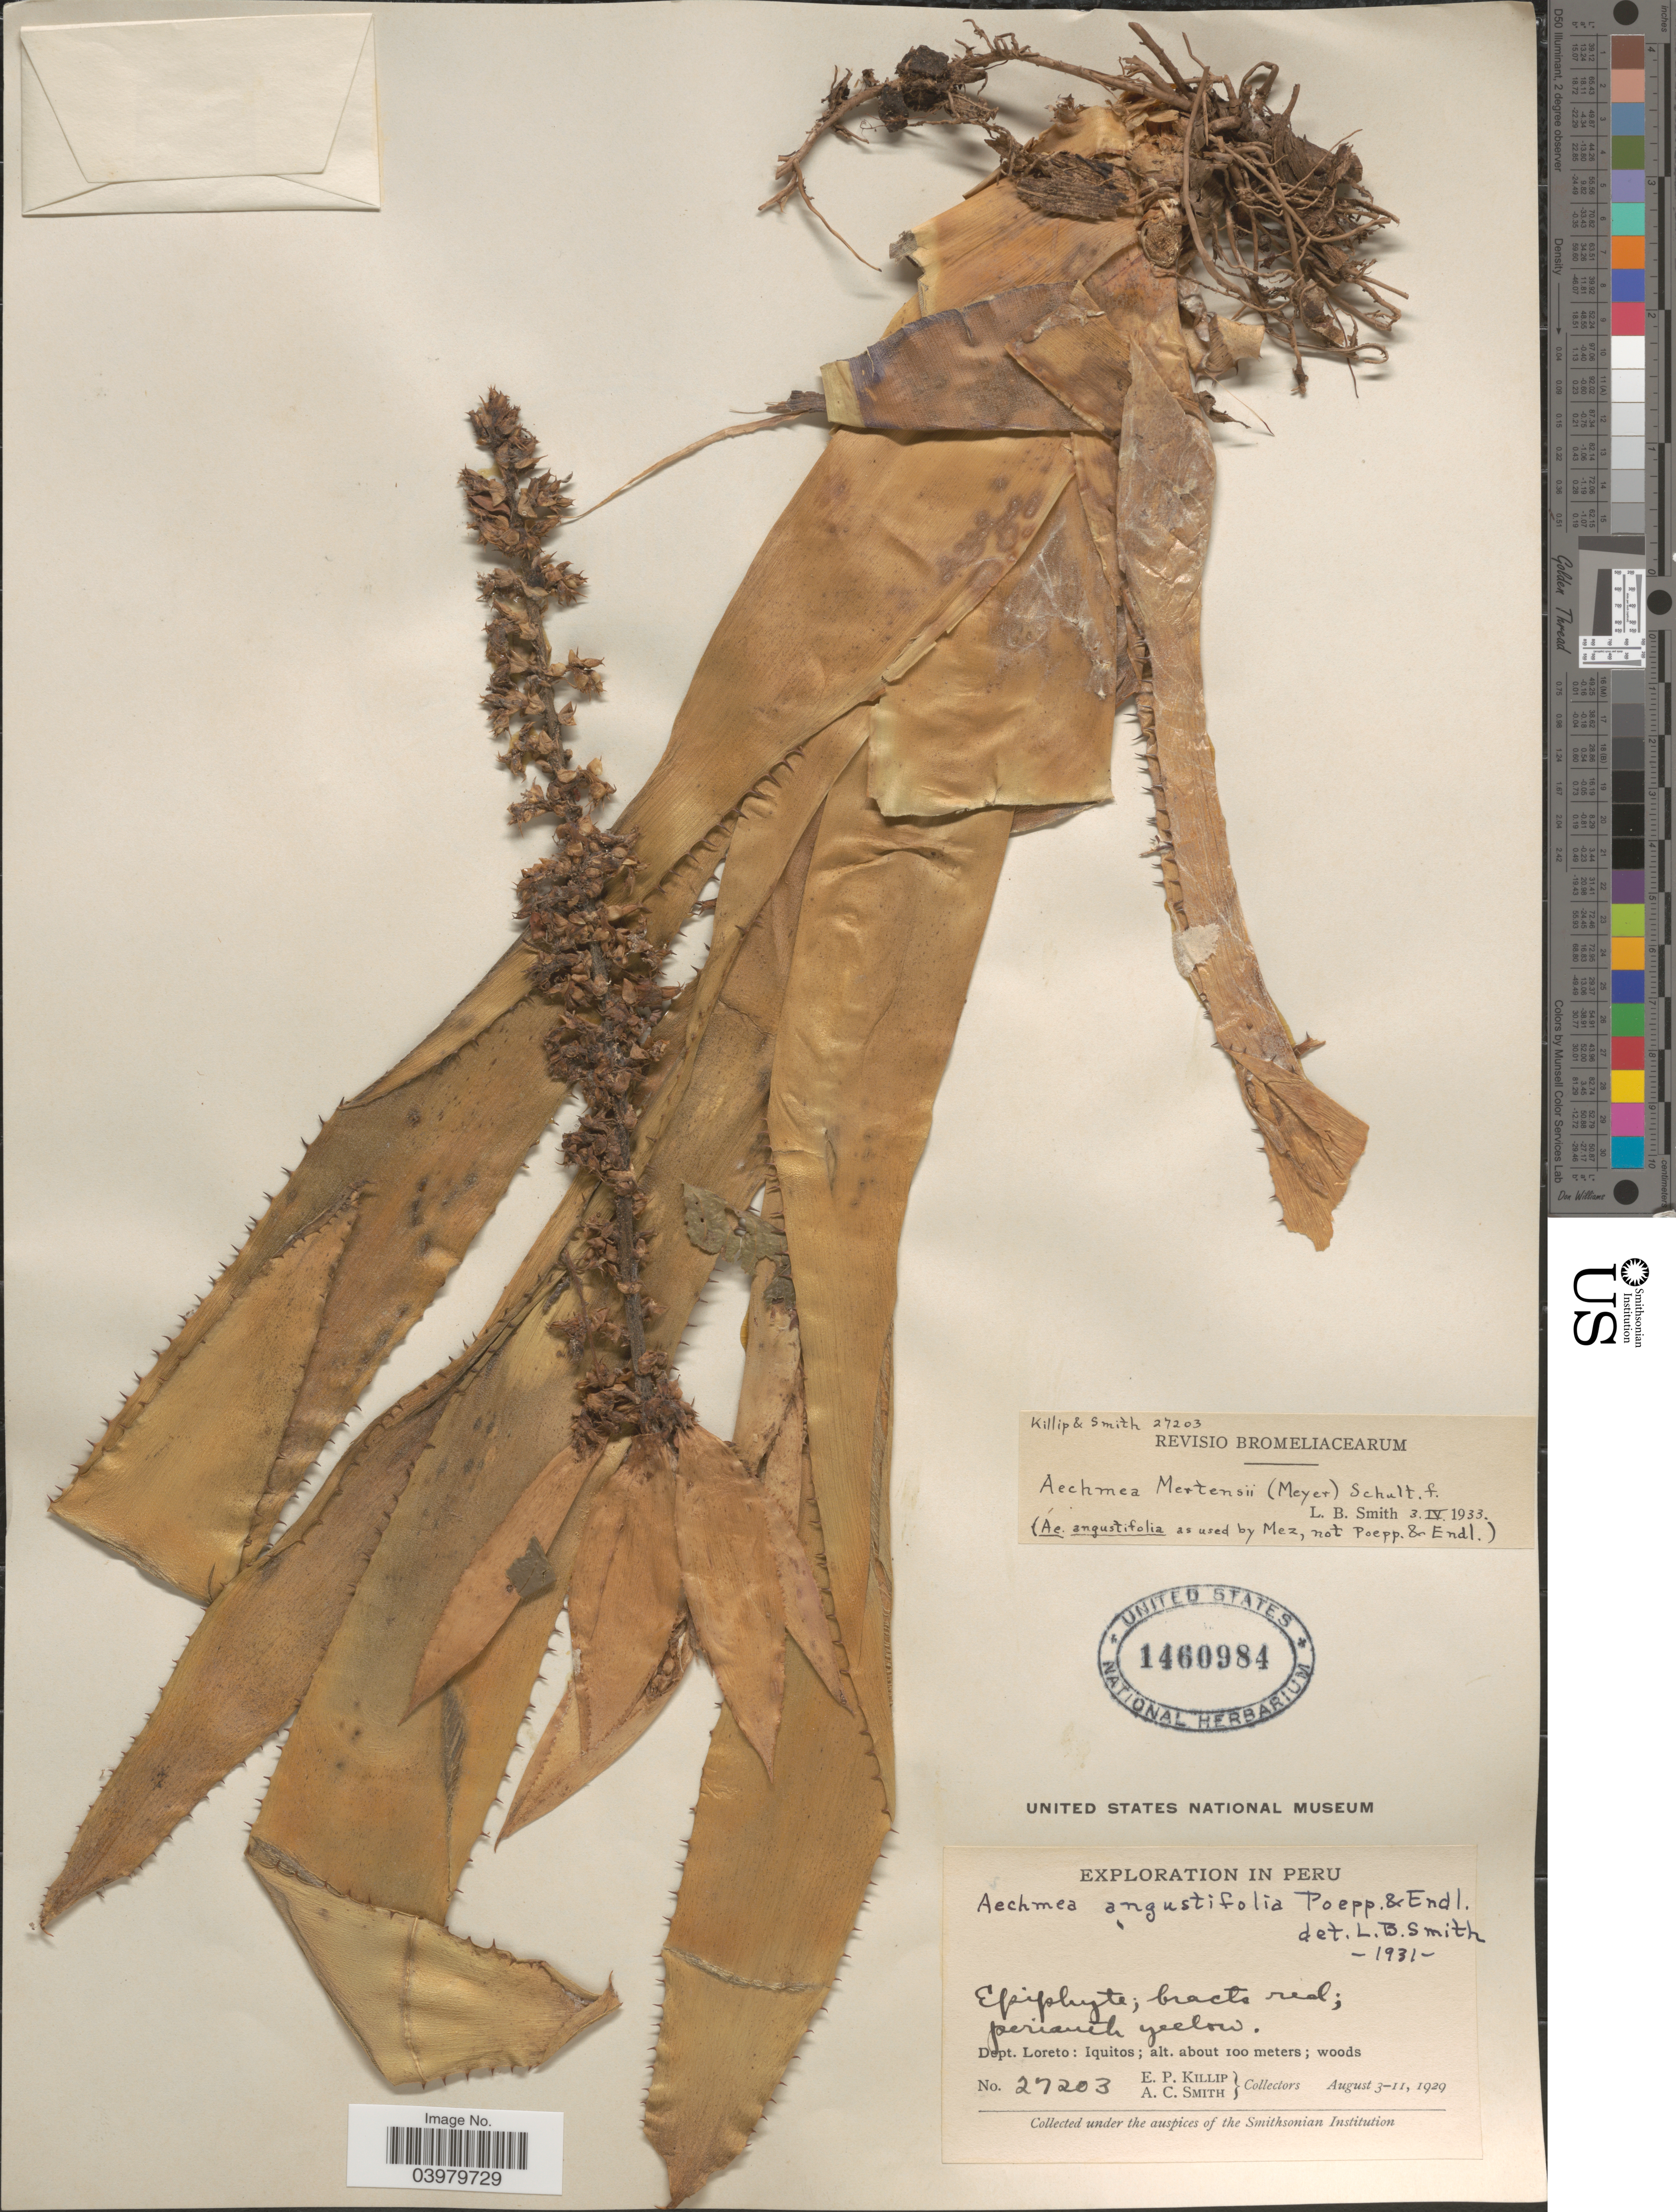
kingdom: Plantae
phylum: Tracheophyta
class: Liliopsida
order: Poales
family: Bromeliaceae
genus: Aechmea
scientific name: Aechmea mertensii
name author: (G. Mey.) Schult. & Schult. f.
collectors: E. P. Killip & A. C. Smith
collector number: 27203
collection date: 1929-08-03/1929-08-11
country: Peru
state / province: Loreto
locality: Dept. Loreto: Iquitos.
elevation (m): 100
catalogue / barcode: US 1460984